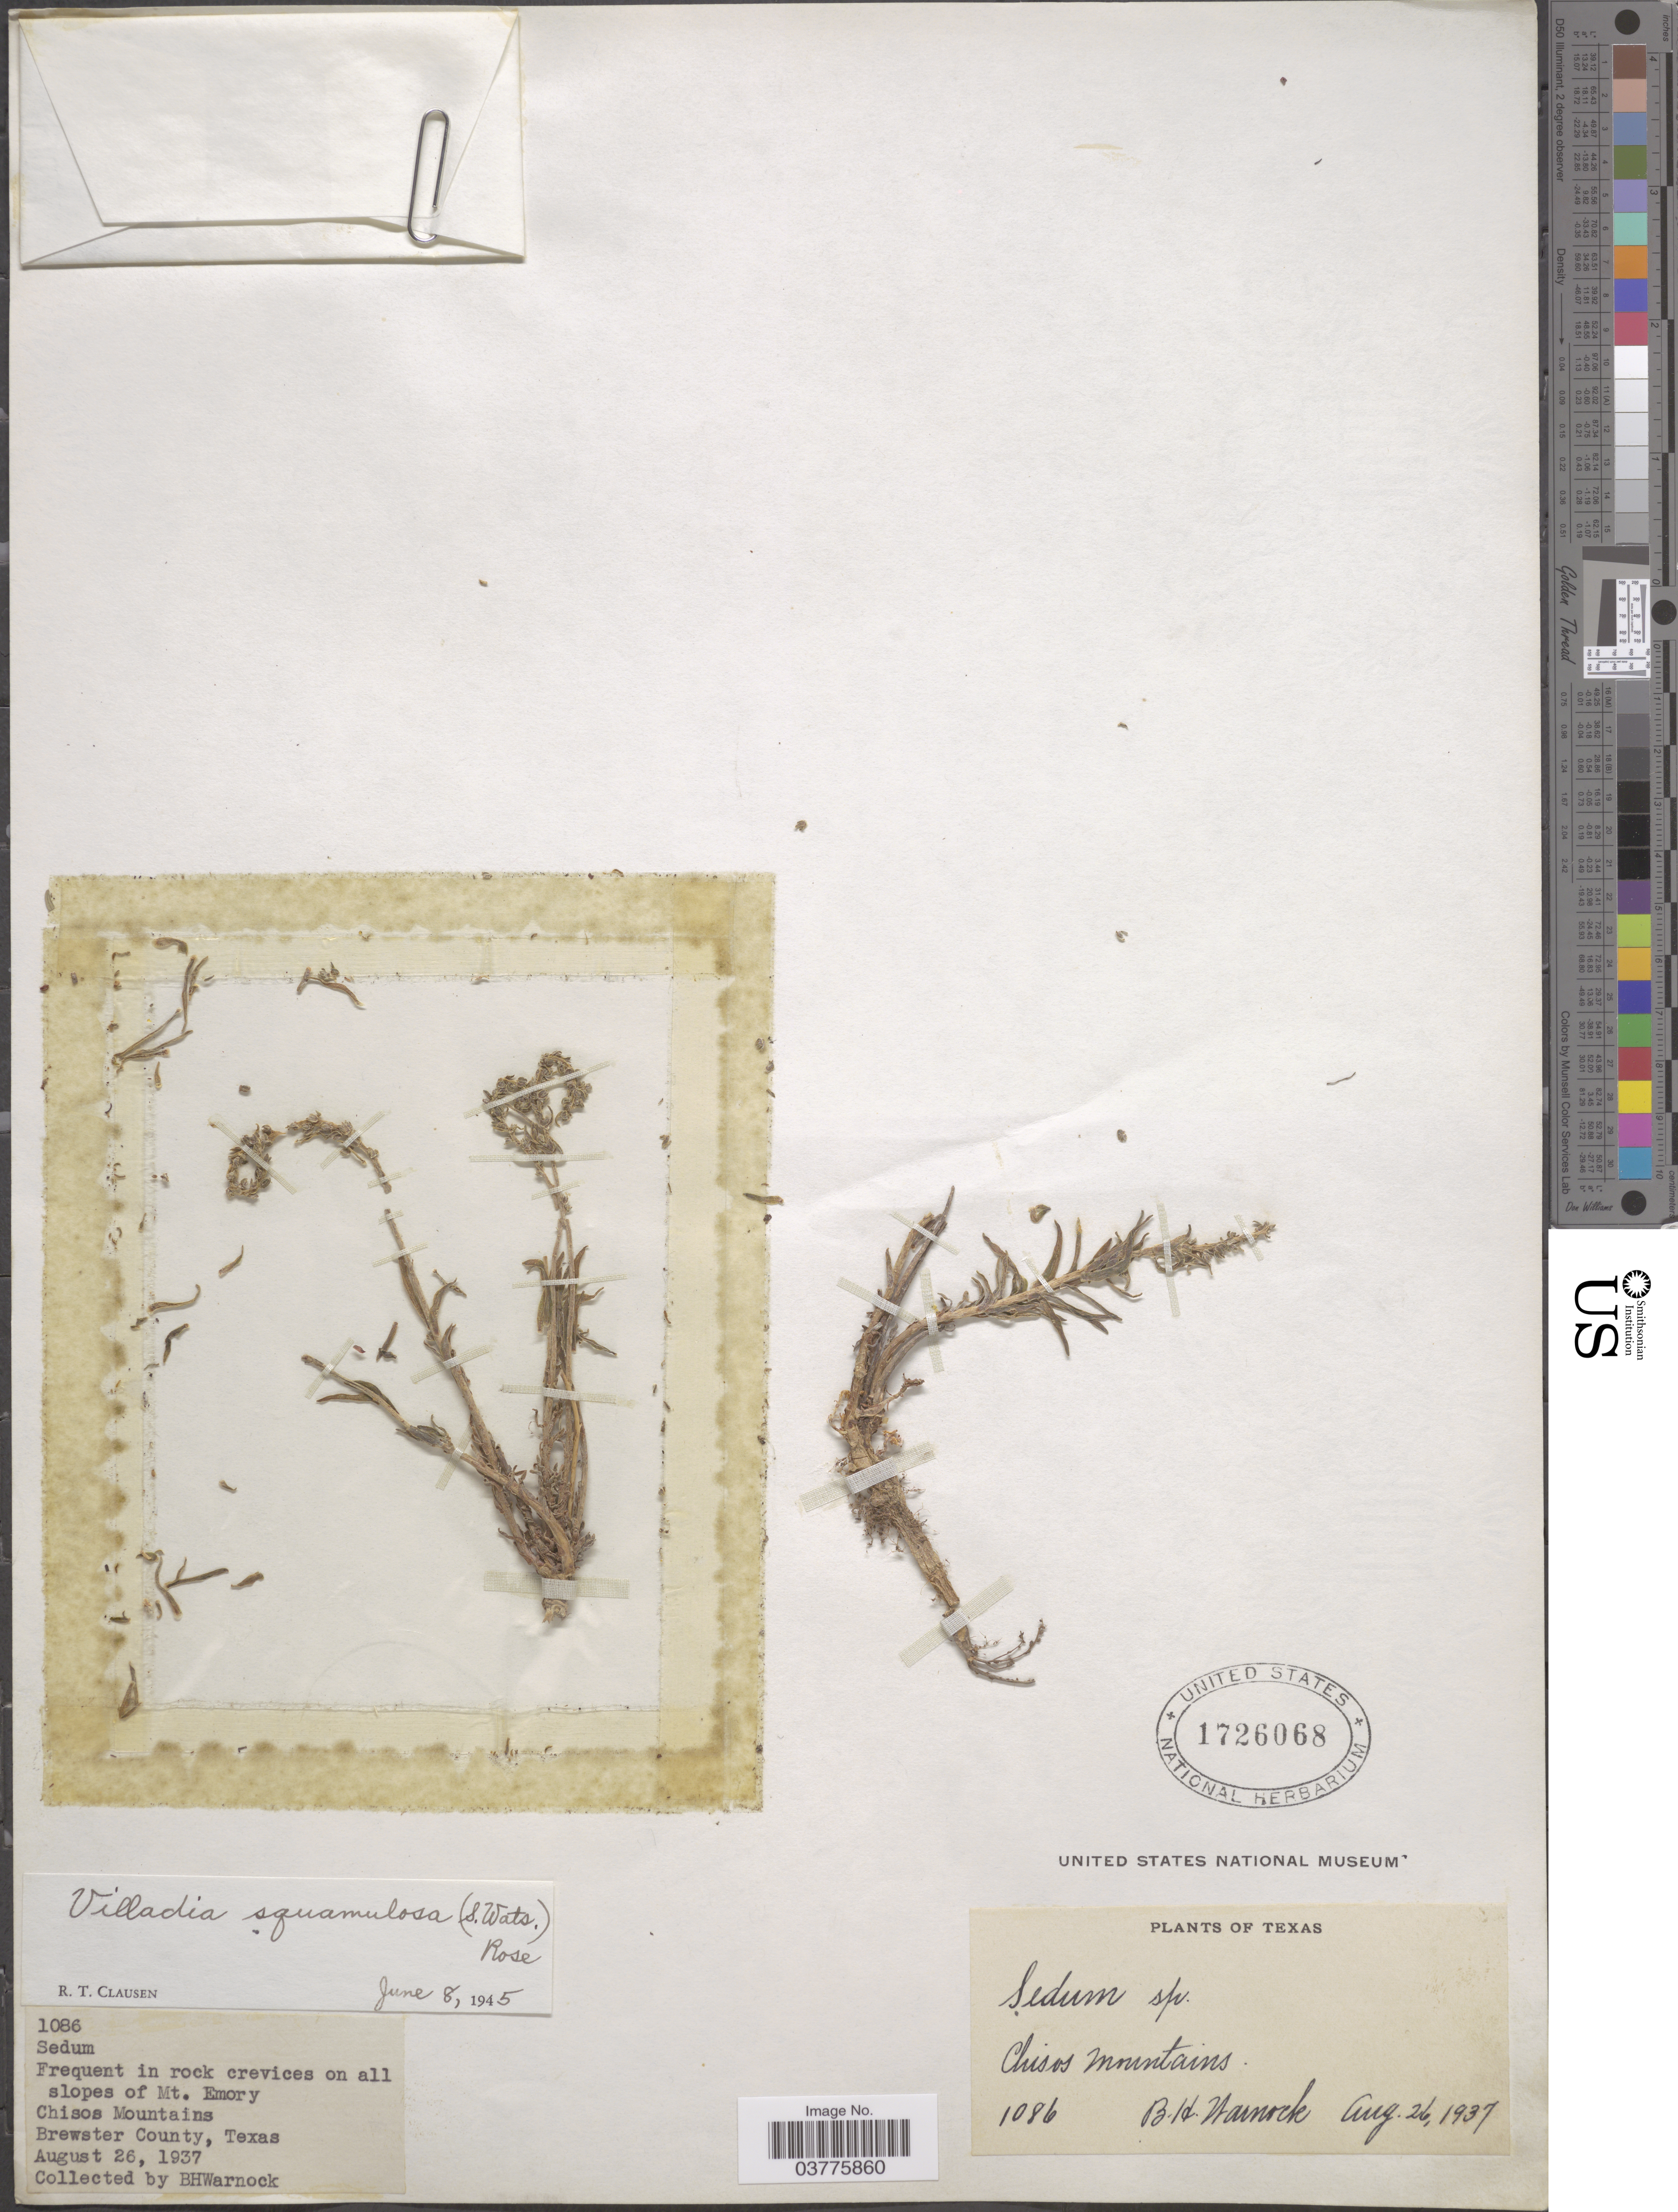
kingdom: Plantae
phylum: Tracheophyta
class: Magnoliopsida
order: Saxifragales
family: Crassulaceae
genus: Villadia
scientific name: Villadia squamulosa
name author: (S. Watson) Rose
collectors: B. H. Warnock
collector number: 1086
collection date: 1937-08-26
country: United States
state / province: Texas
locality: On all slopes of Mt. Emory. Chisos Mountains. Brewster County.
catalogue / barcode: US 1726068